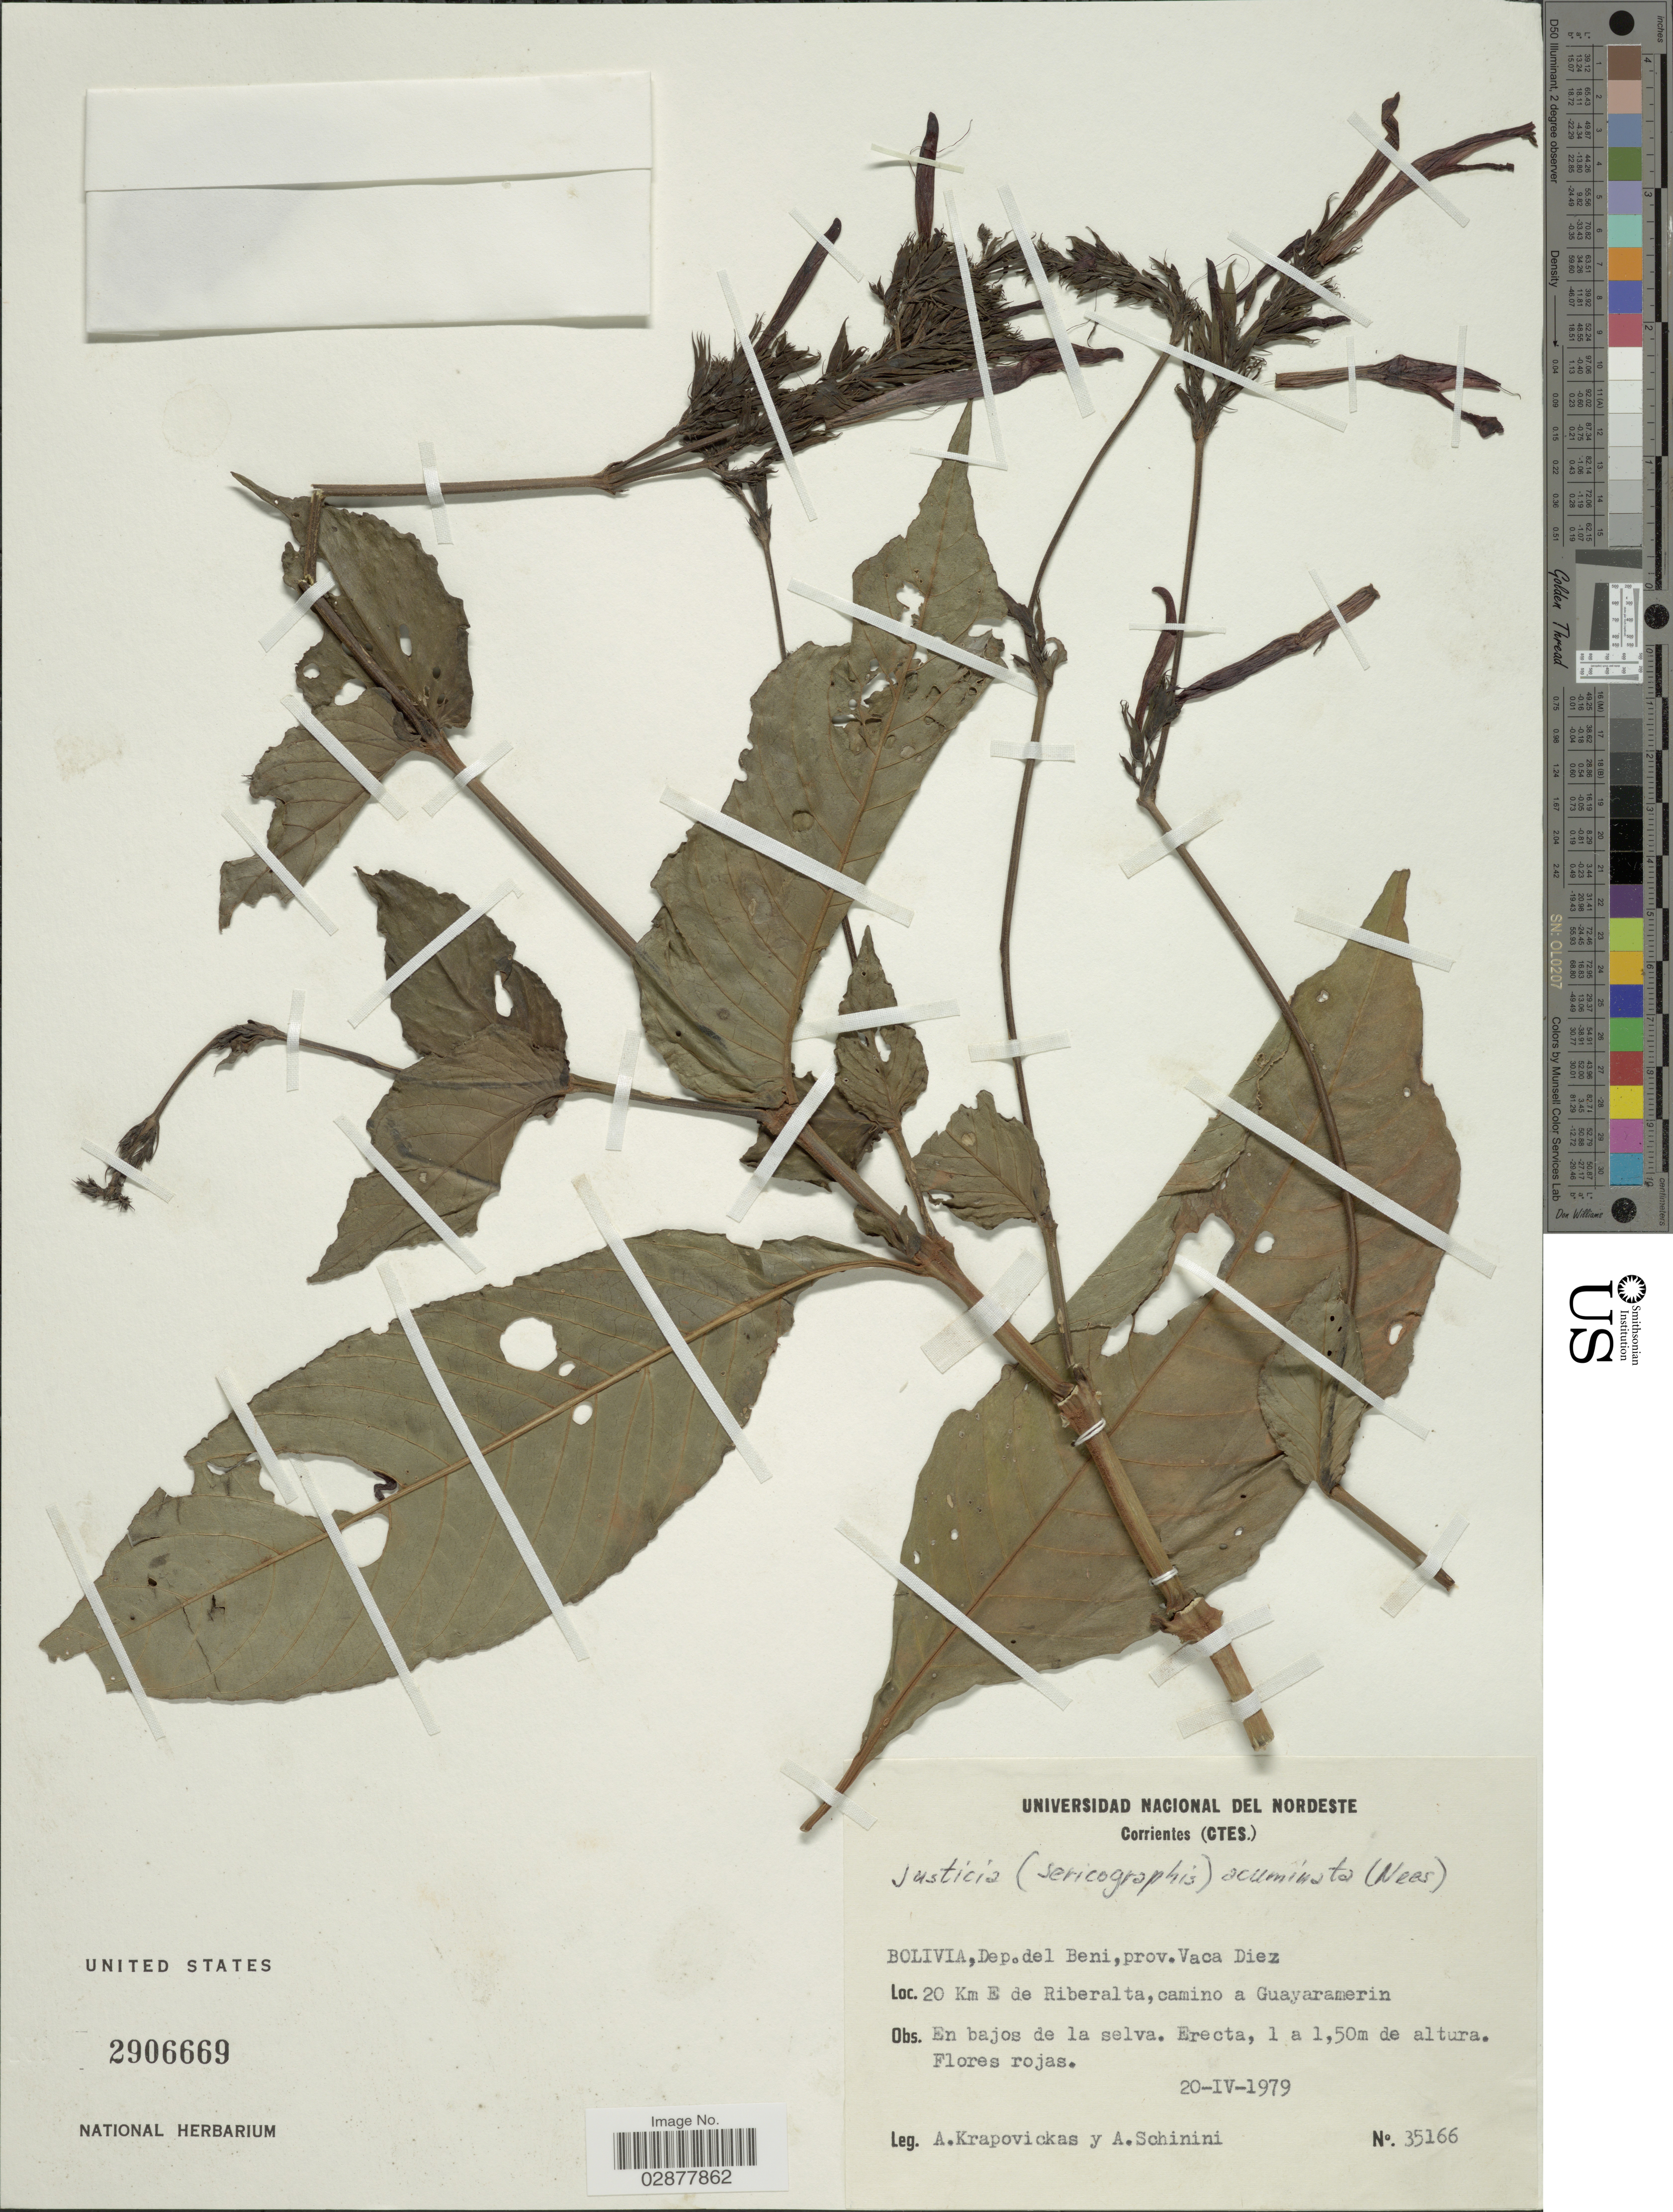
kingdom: Plantae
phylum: Tracheophyta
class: Magnoliopsida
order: Lamiales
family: Acanthaceae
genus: Justicia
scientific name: Justicia calycina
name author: (Nees) V.A.W. Graham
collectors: A. Krapovickas & A. Schinini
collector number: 35166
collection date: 1979-04-20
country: Bolivia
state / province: Beni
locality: Dep. del Beni, prov. Vaca Diez, 20 Km E de Riberalta, camino a Guayaramerin.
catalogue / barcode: US 2906669